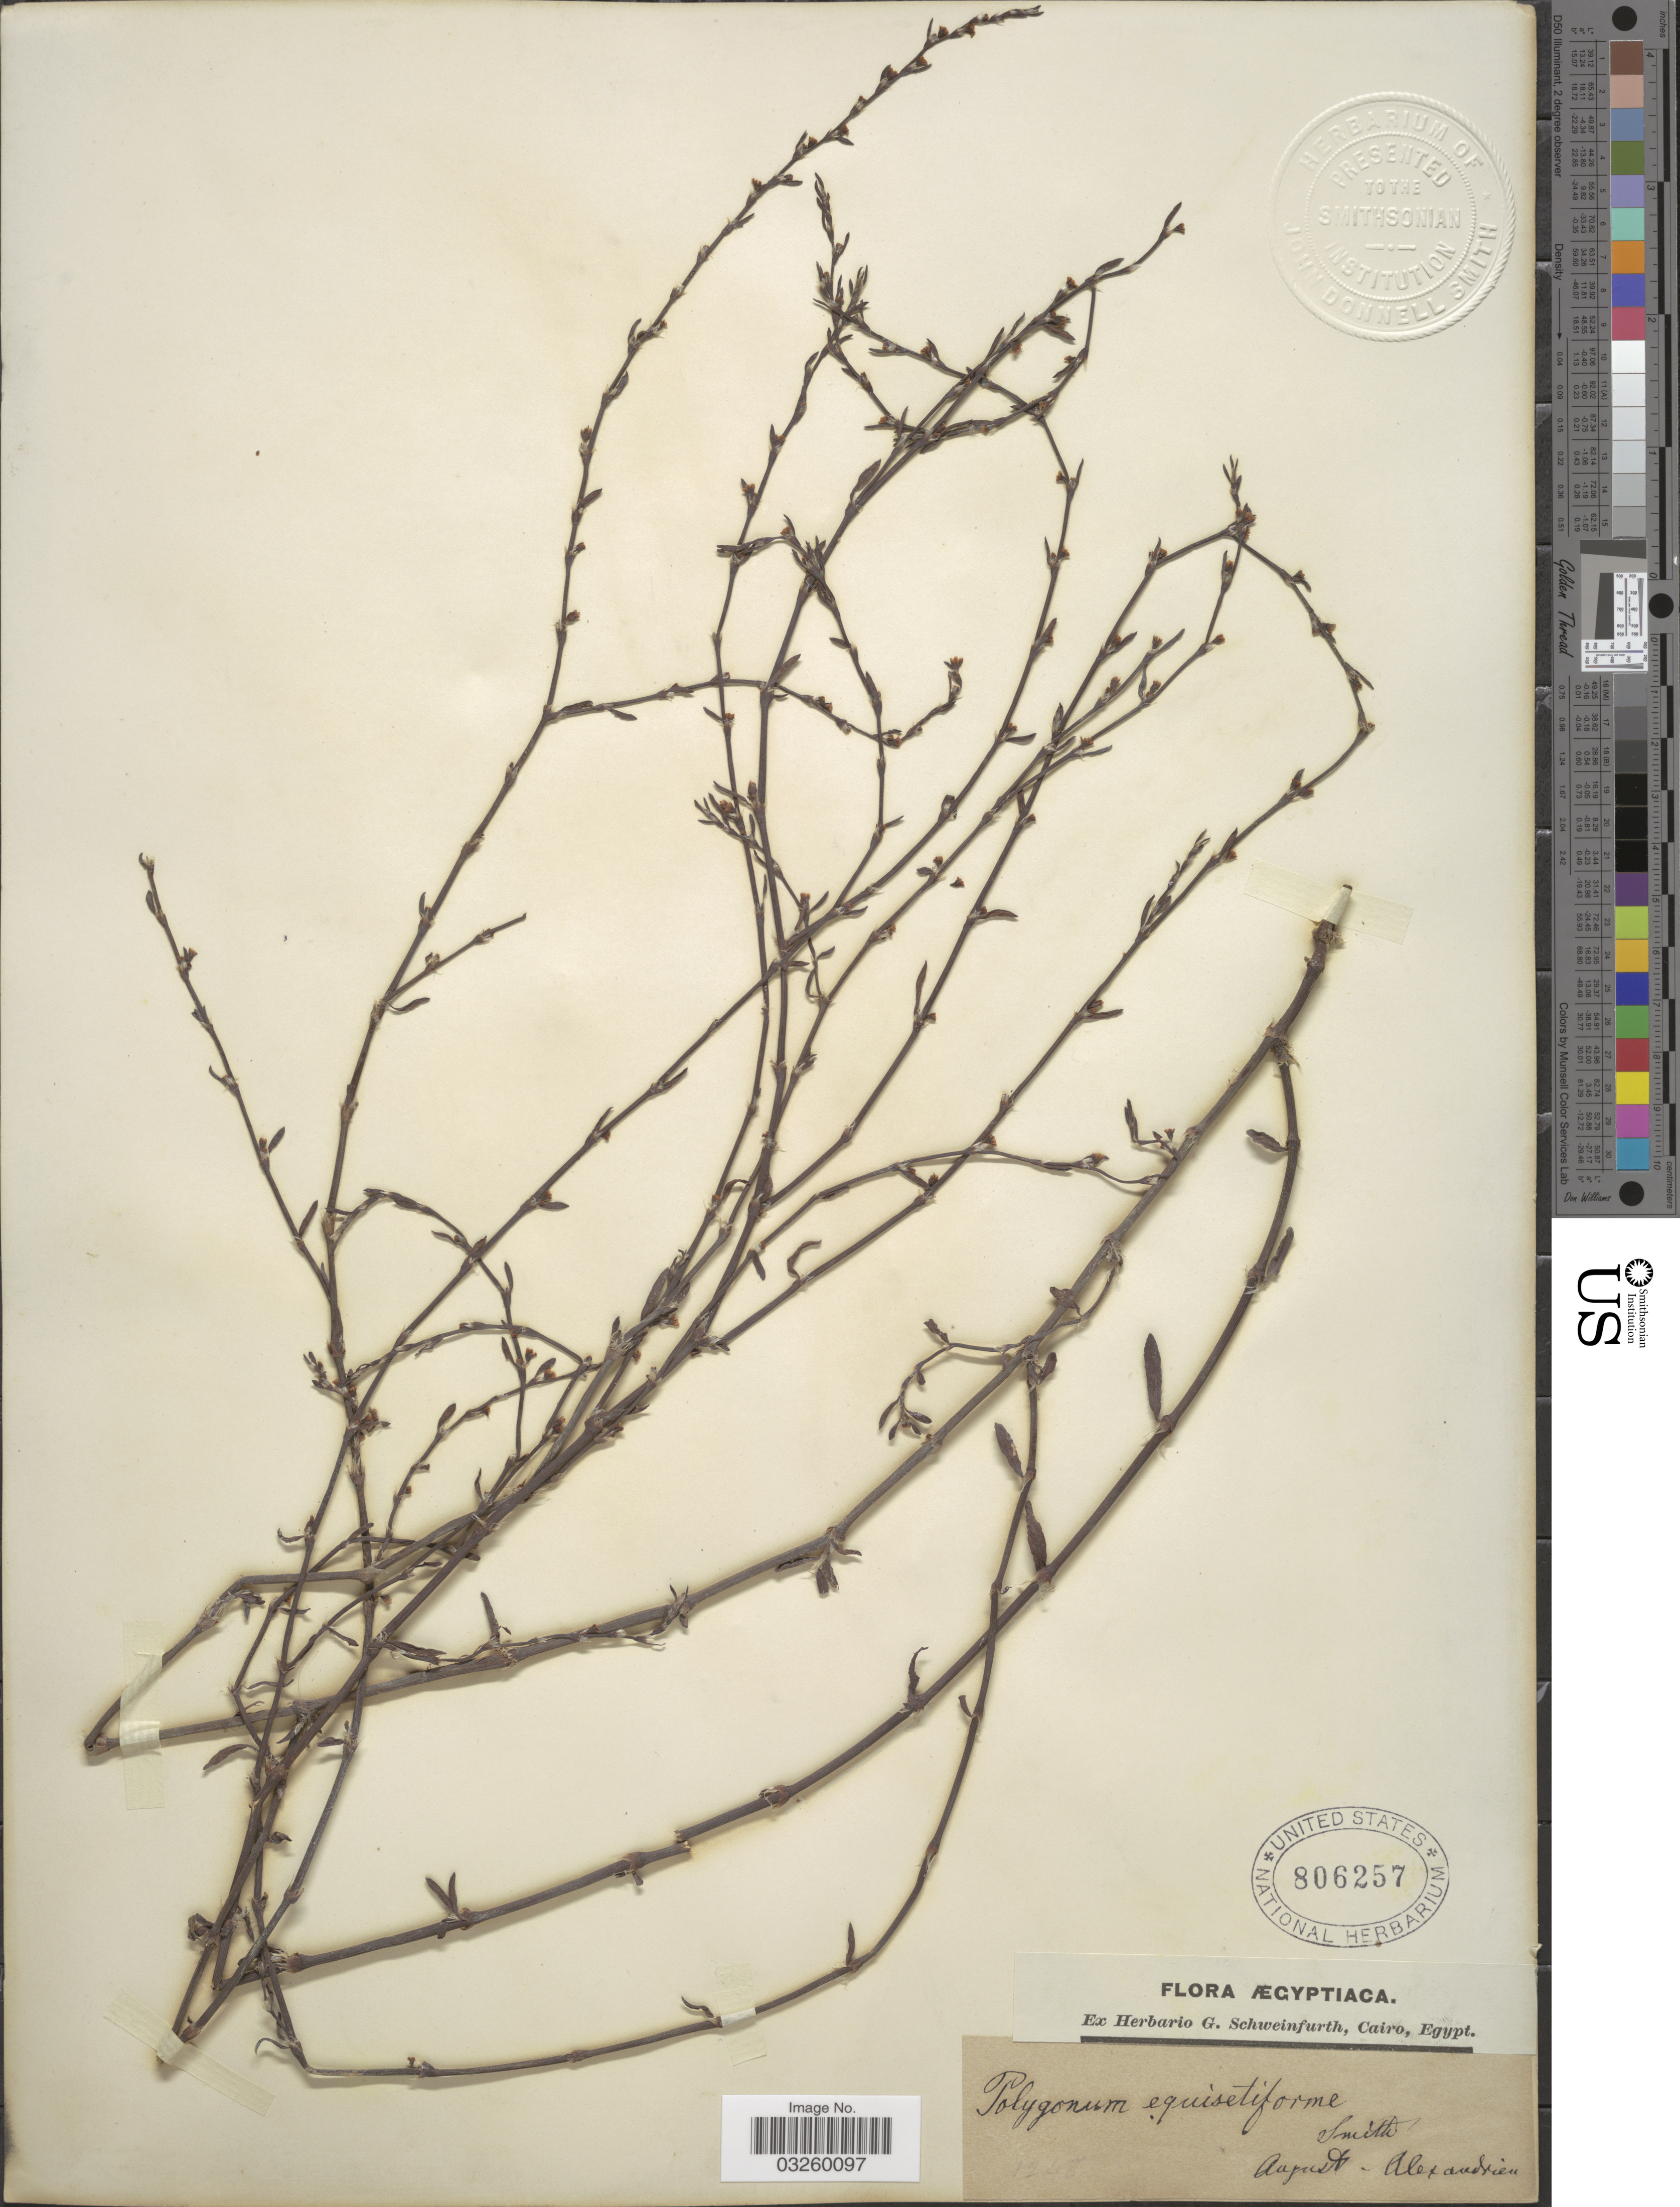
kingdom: Plantae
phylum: Tracheophyta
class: Magnoliopsida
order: Caryophyllales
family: Polygonaceae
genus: Polygonum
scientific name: Polygonum equisetiforme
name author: Sm.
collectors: ex herb. G. Schweinfurth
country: Egypt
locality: Alexandrien.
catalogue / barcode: US 806257